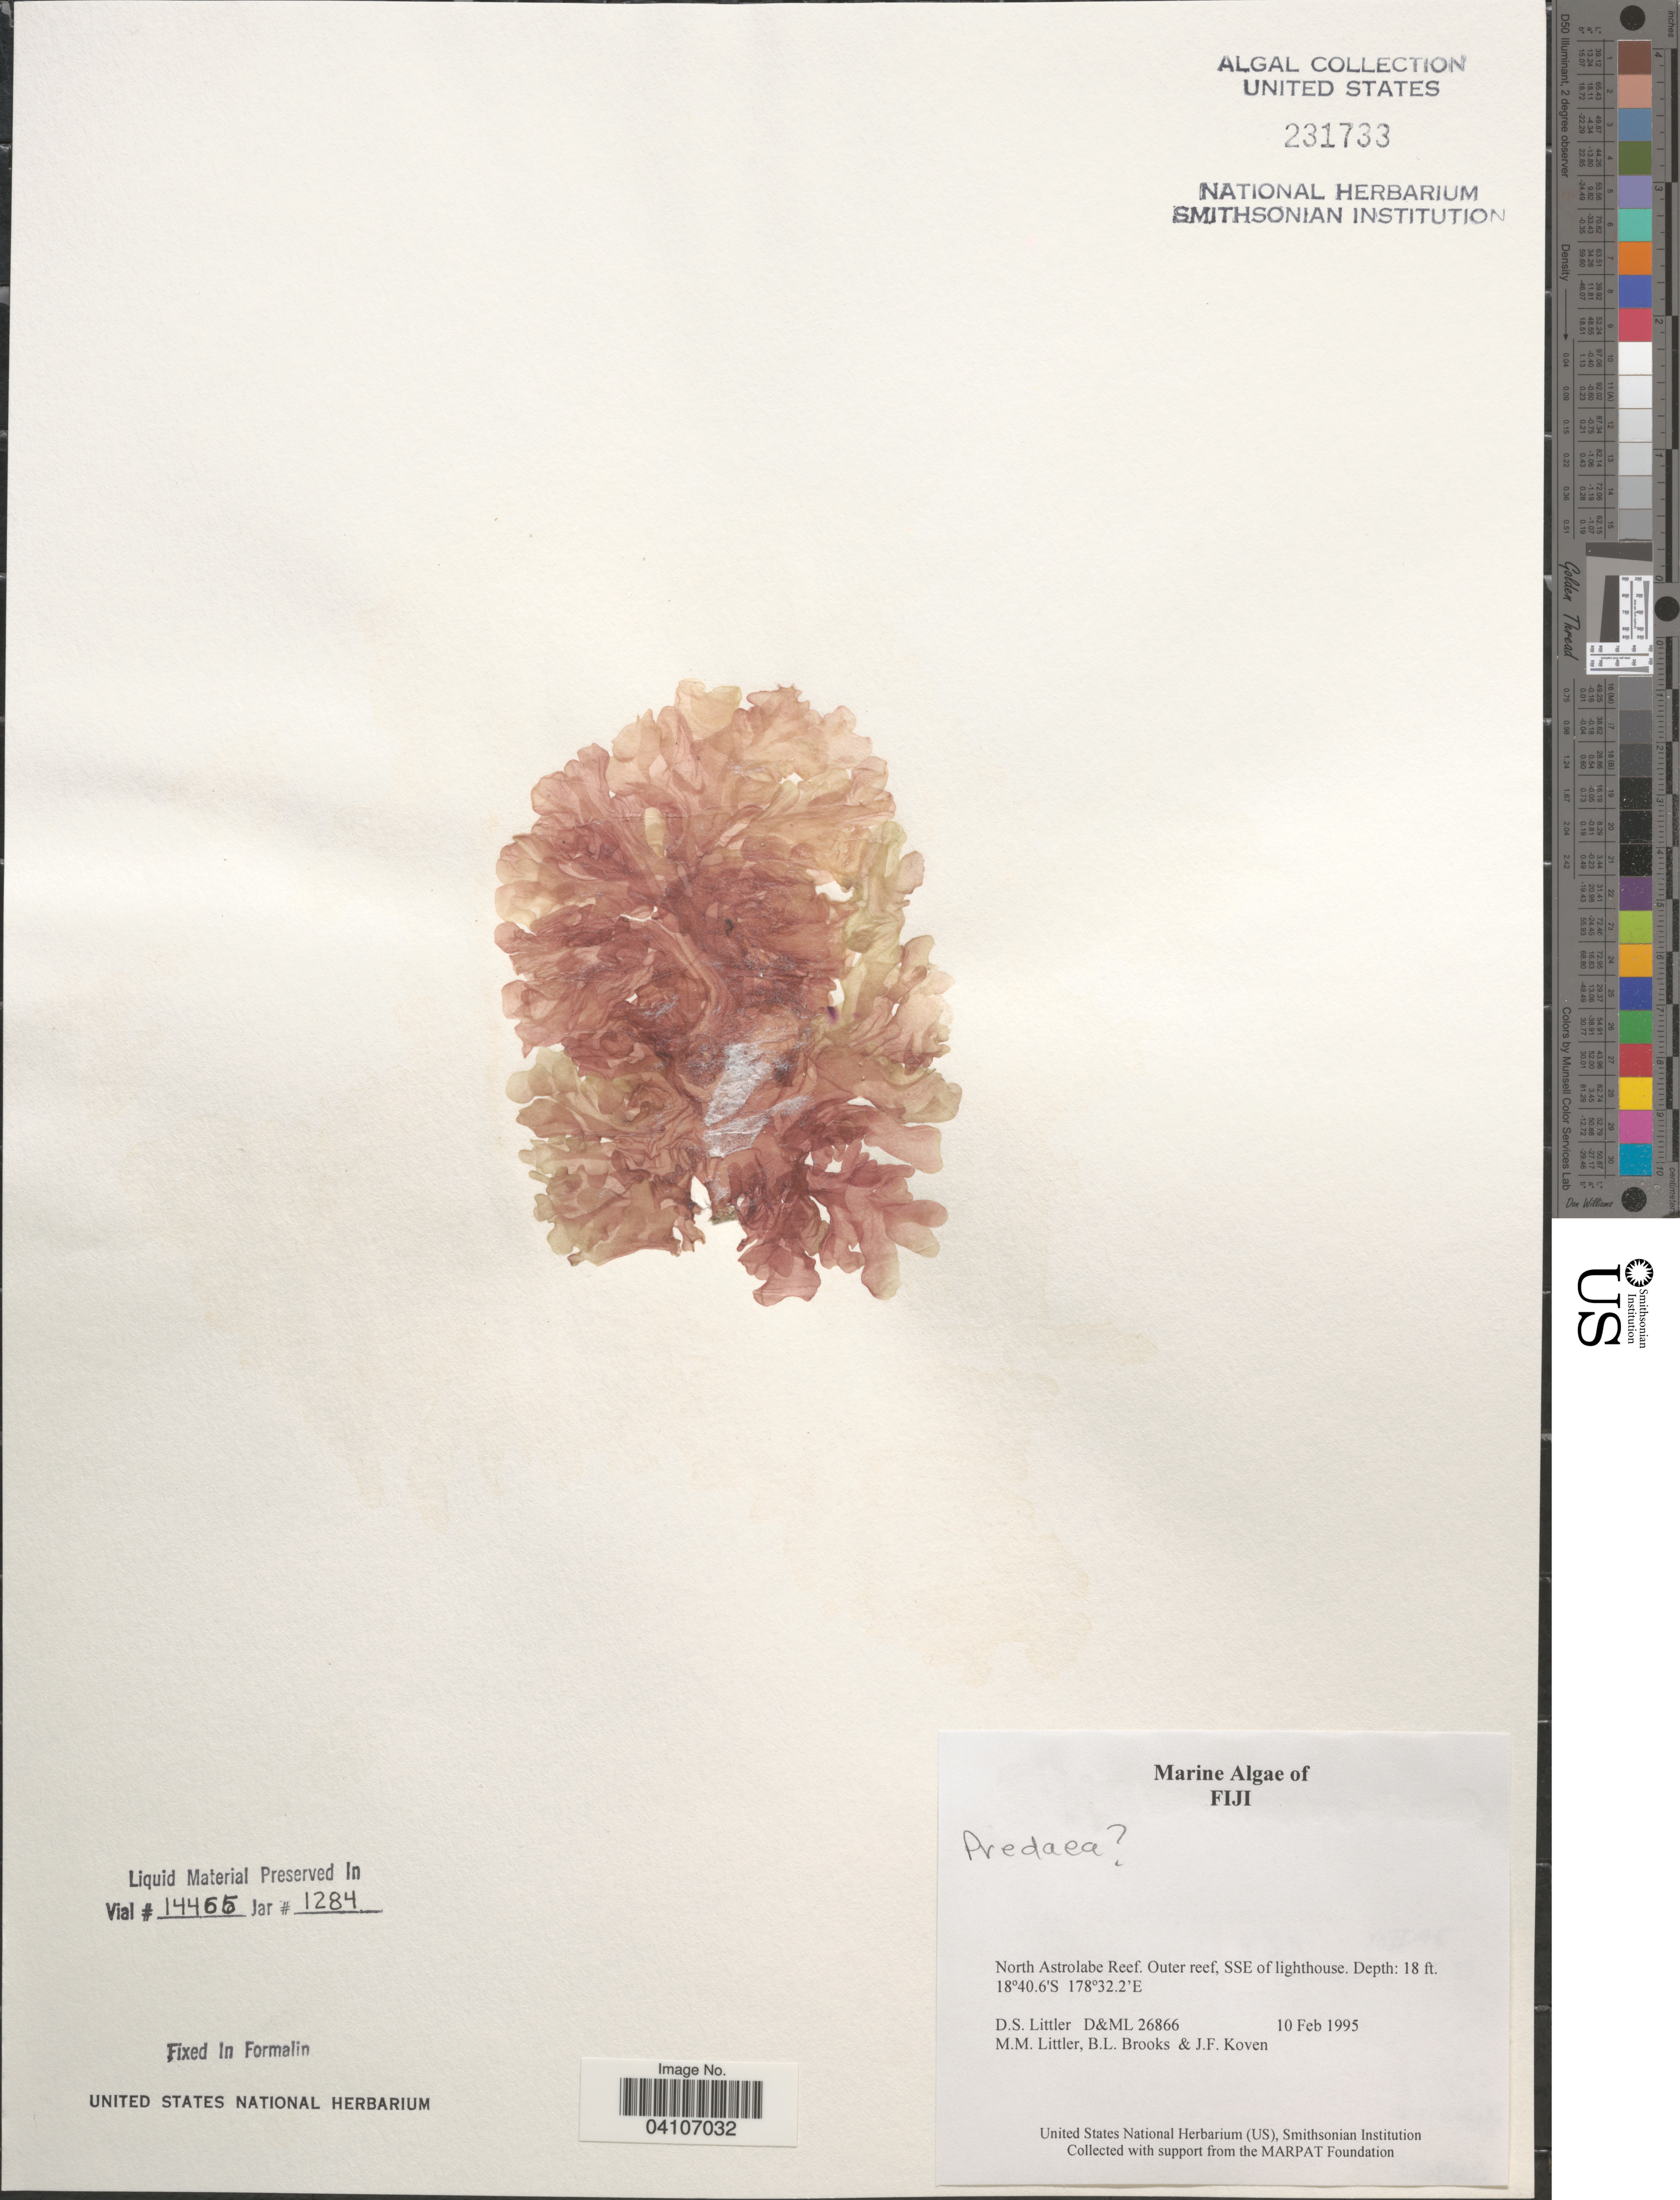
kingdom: Plantae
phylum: Rhodophyta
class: Florideophyceae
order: Nemastomatales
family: Nemastomataceae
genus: Predaea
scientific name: Predaea sp.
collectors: D. S. Littler, B. Brooks & J. Koven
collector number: D&ML26866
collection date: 1995-02-10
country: Fiji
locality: North Astrolabe Reef. Outer reef, SSE of lighthouse.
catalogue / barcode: US 231733